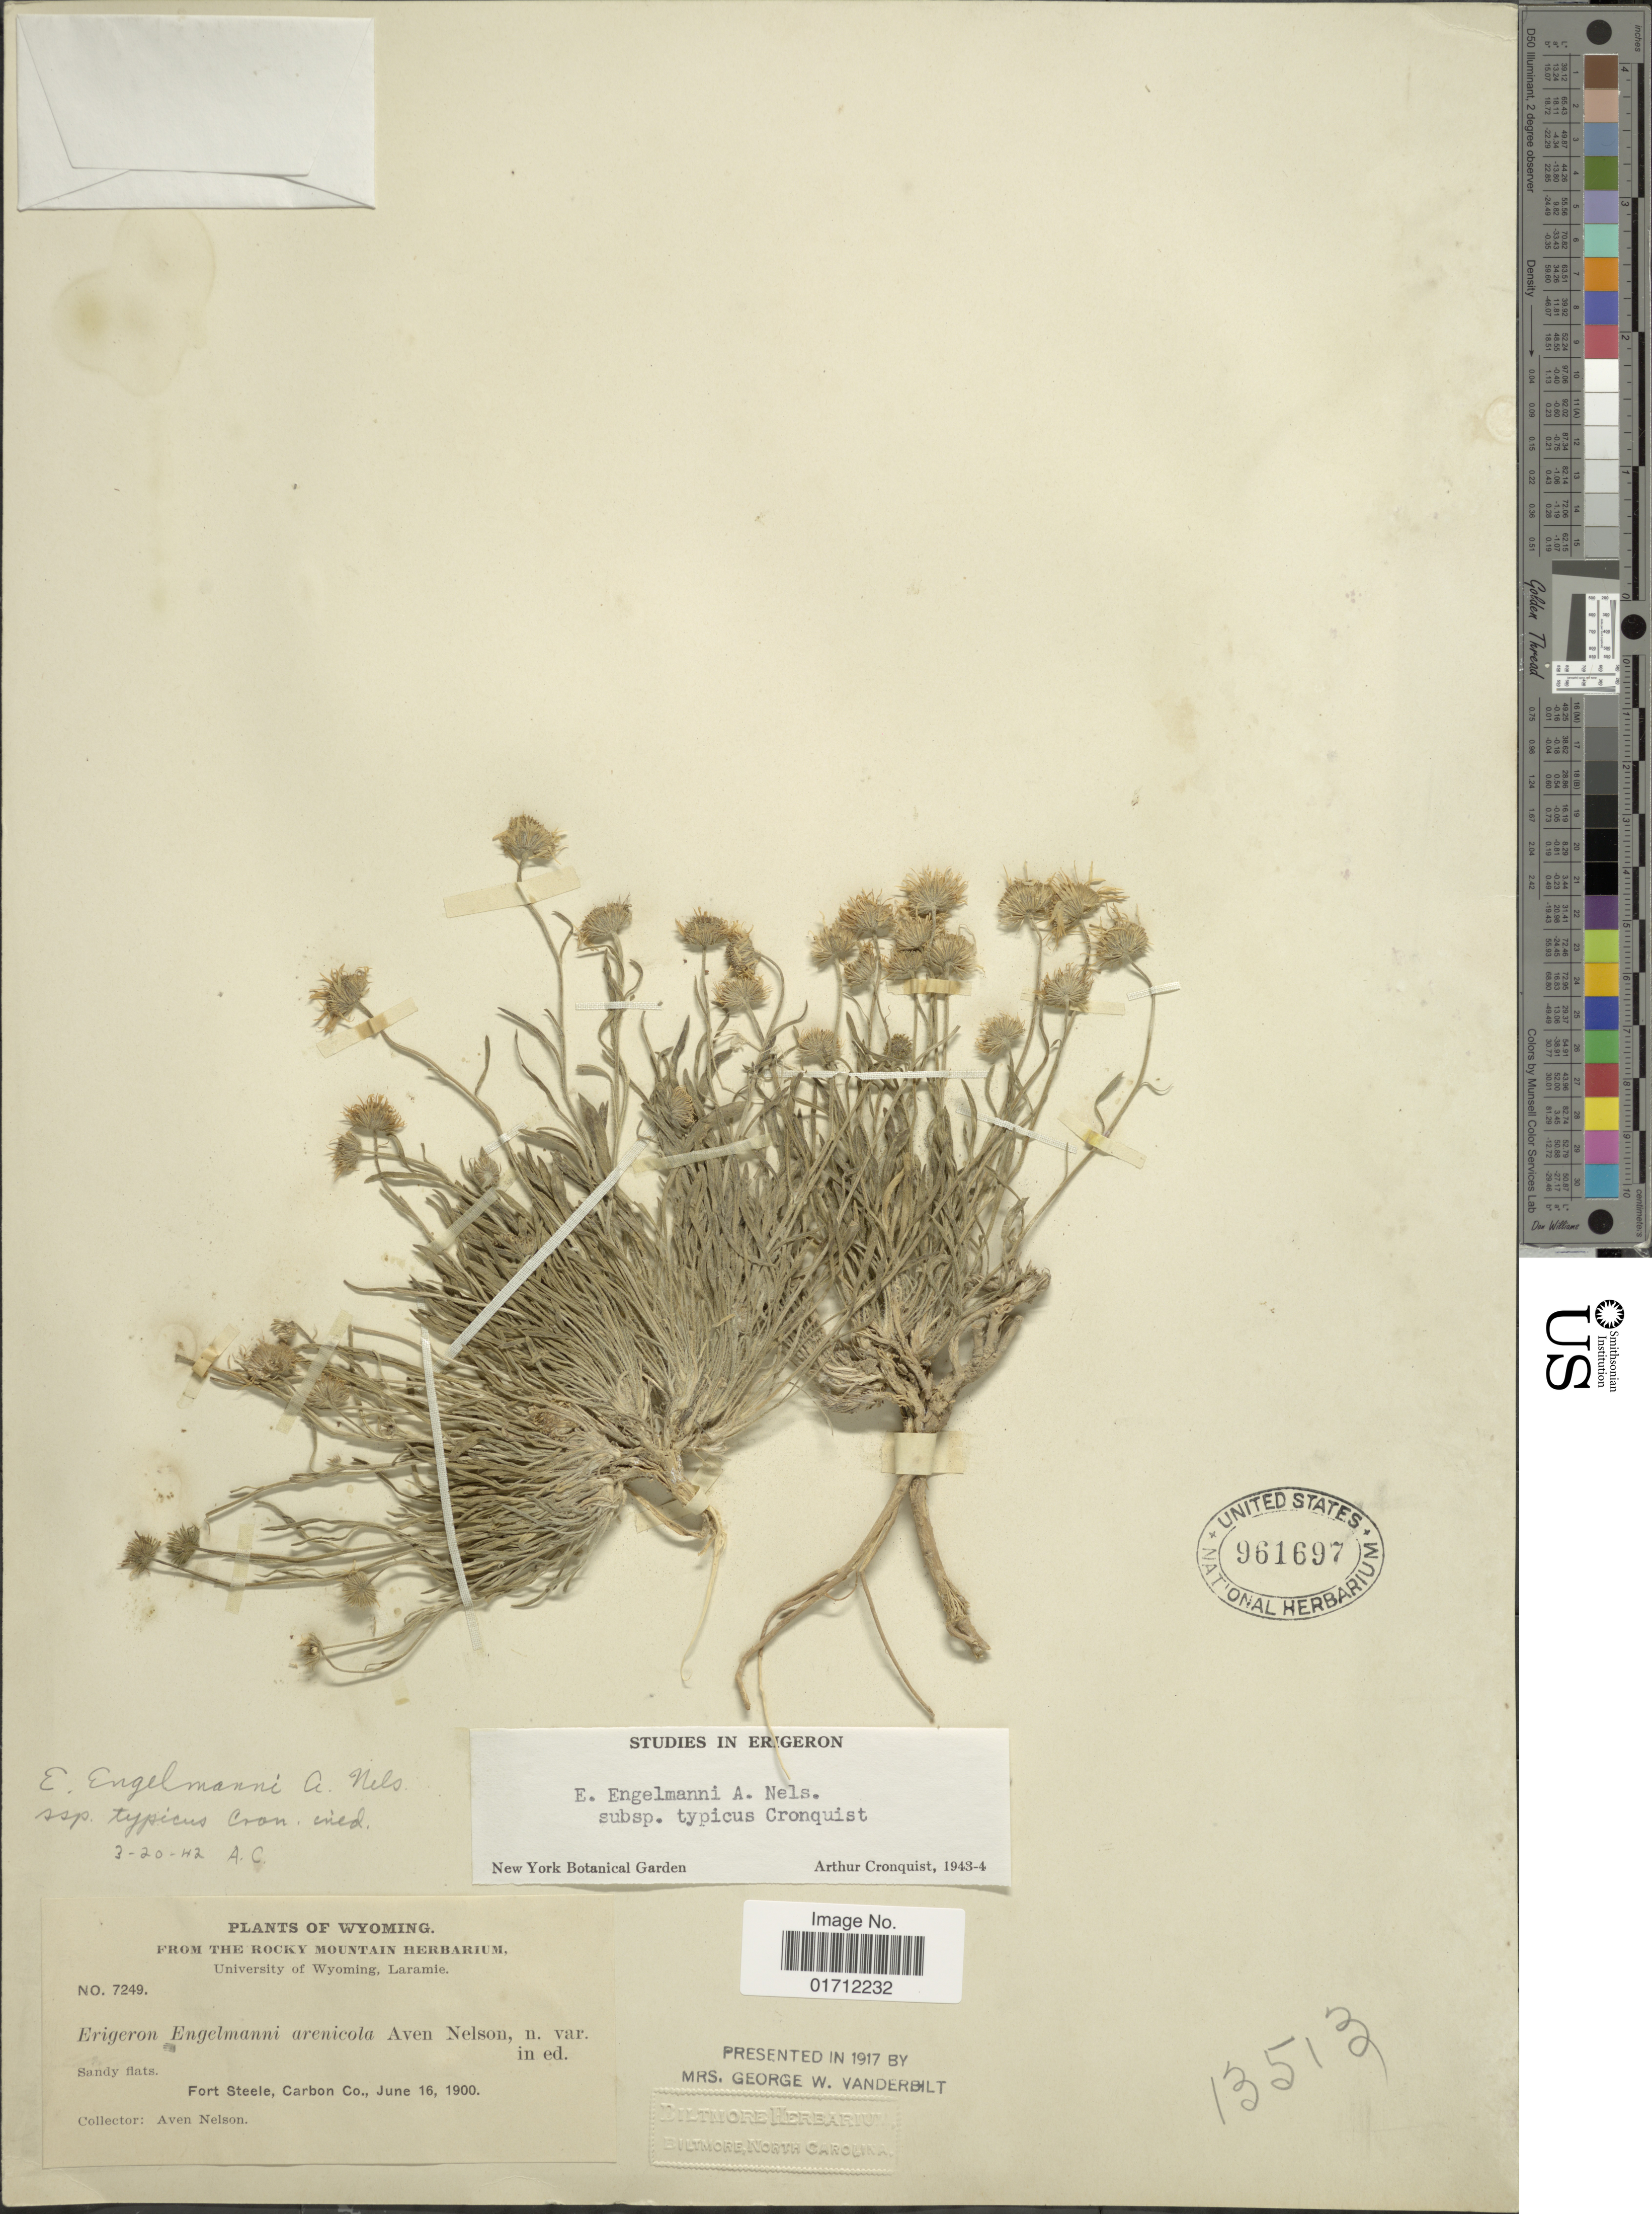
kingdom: Plantae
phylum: Tracheophyta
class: Magnoliopsida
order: Asterales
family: Asteraceae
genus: Erigeron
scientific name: Erigeron engelmannii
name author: A. Nelson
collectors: A. Nelson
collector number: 7249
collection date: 1900-06-16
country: United States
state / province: Wyoming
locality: Fort Steele, Carbon Co.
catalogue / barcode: US 961697